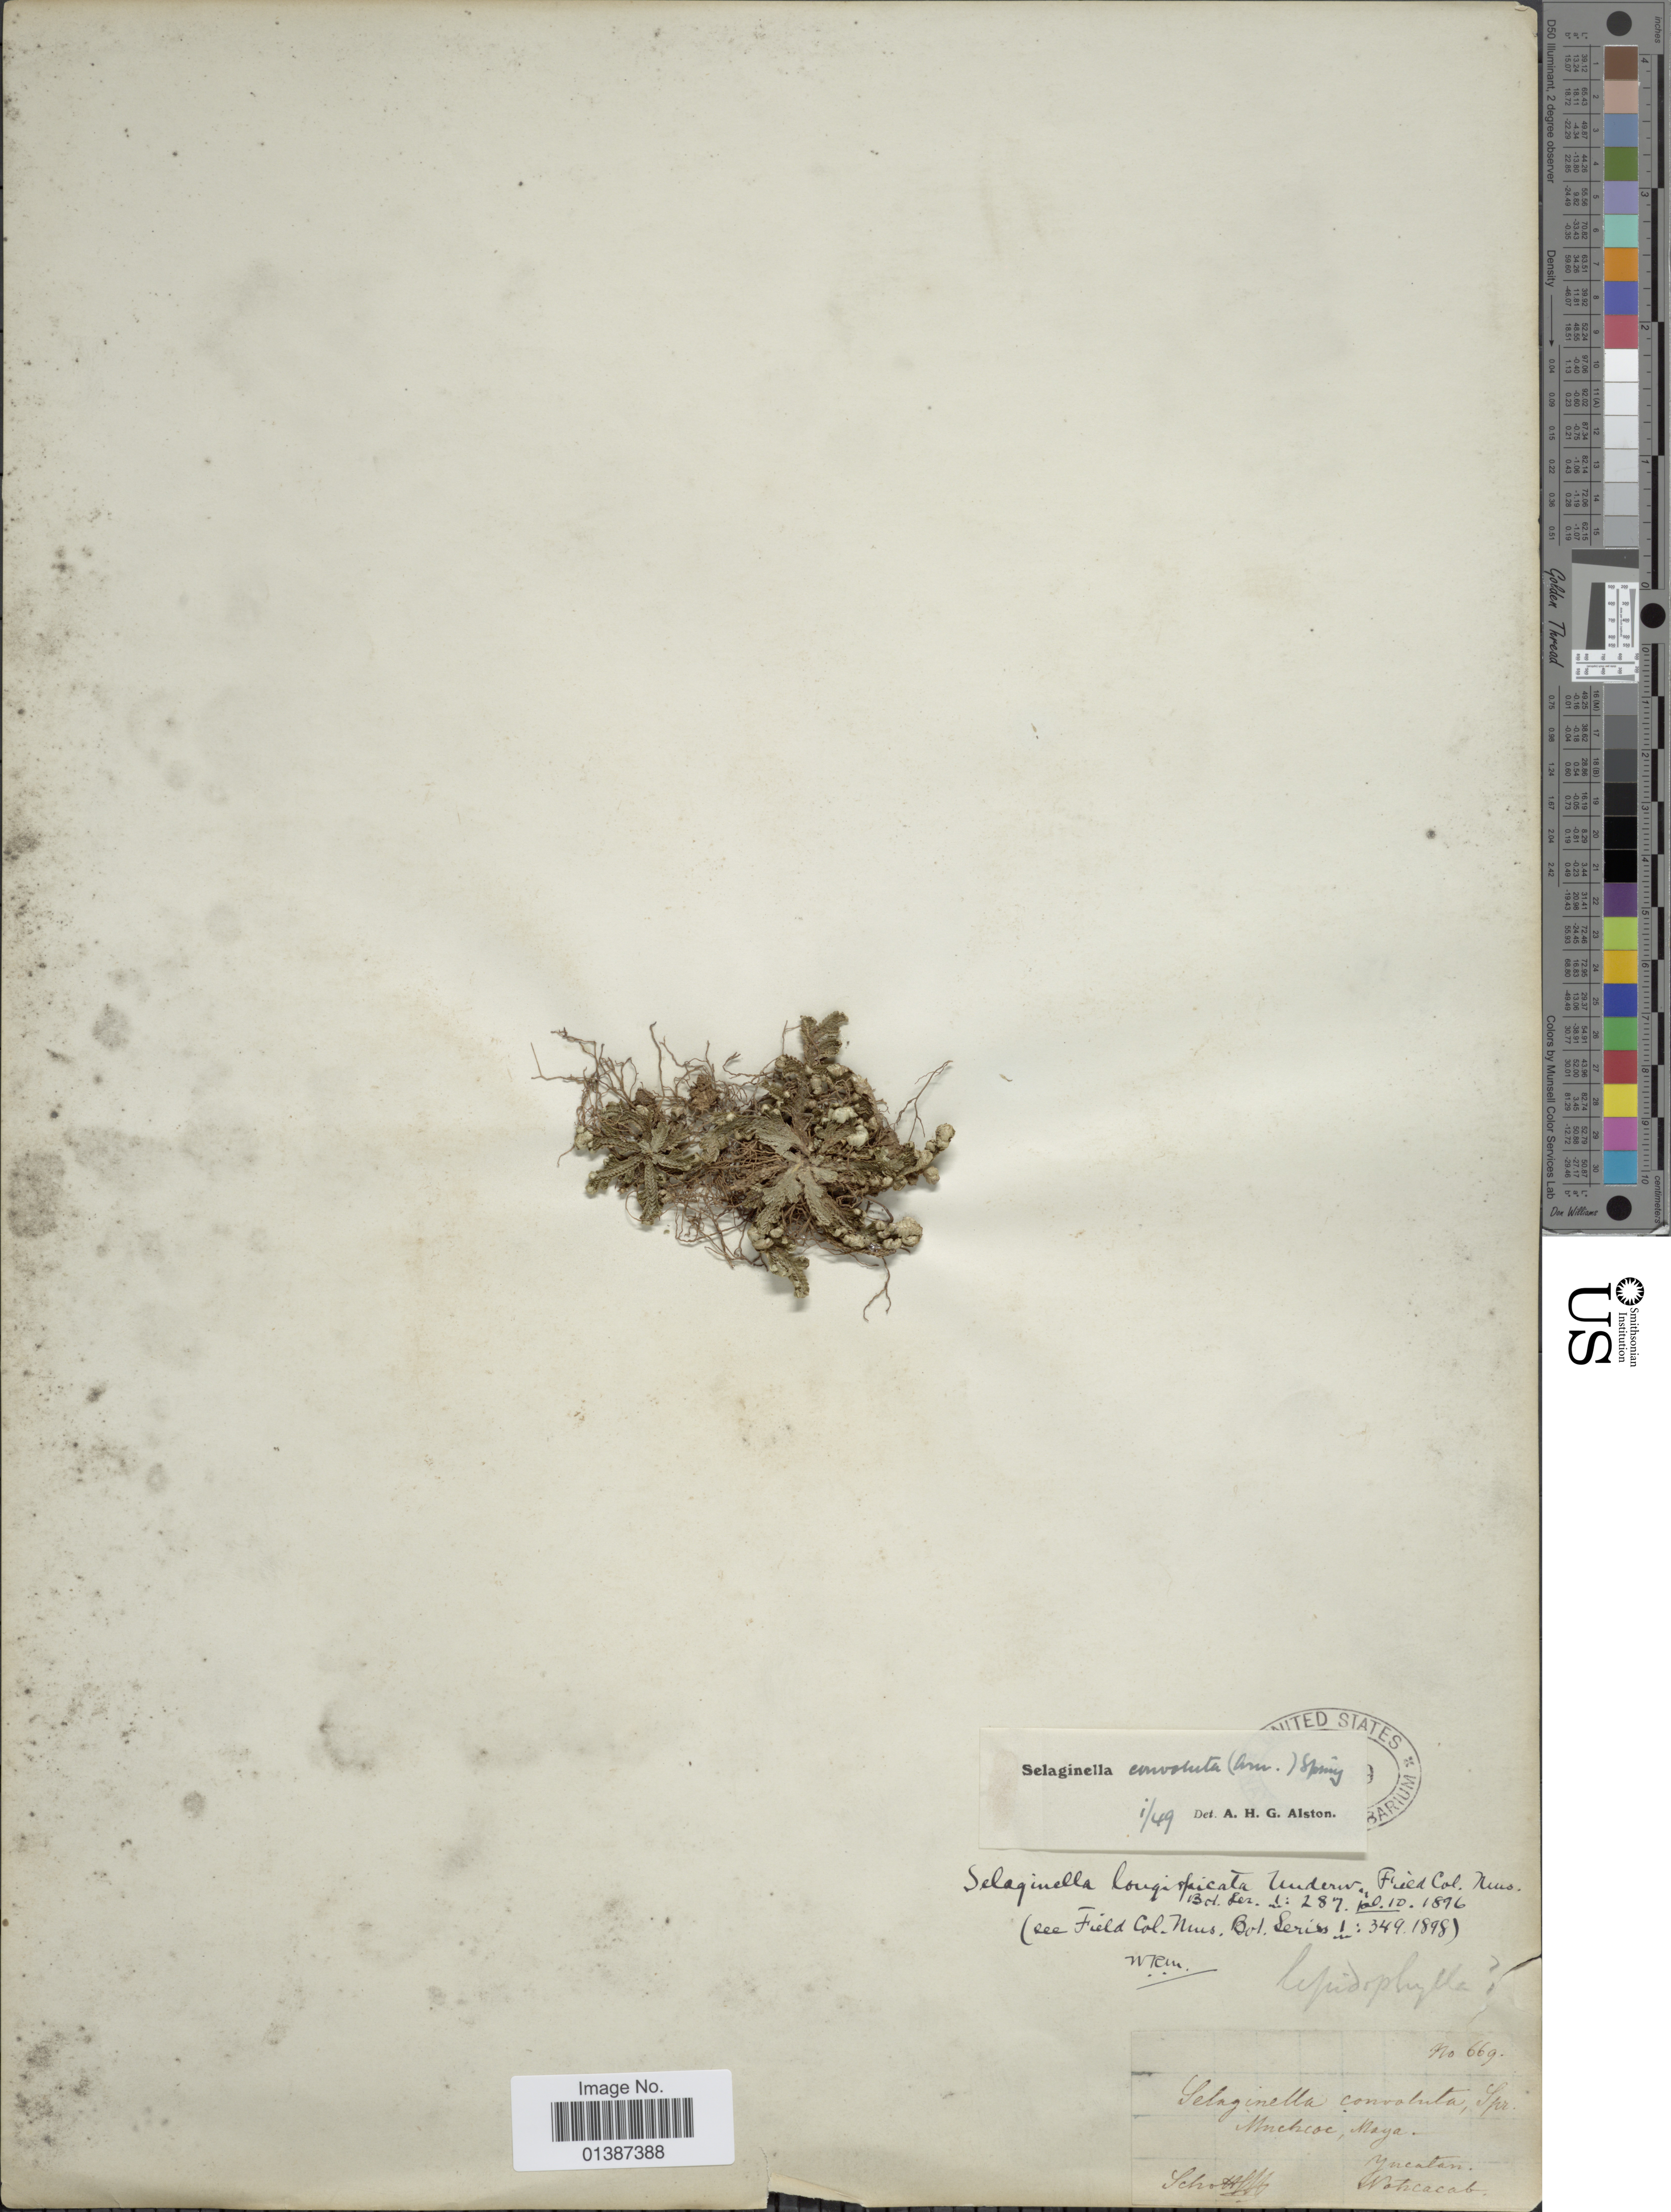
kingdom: Plantae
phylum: Tracheophyta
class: Lycopodiopsida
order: Selaginellales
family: Selaginellaceae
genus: Selaginella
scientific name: Selaginella convoluta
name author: (Arn.) Spring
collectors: M. Schott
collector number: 669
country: Mexico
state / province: Yucatán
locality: Muchcoc, Maya